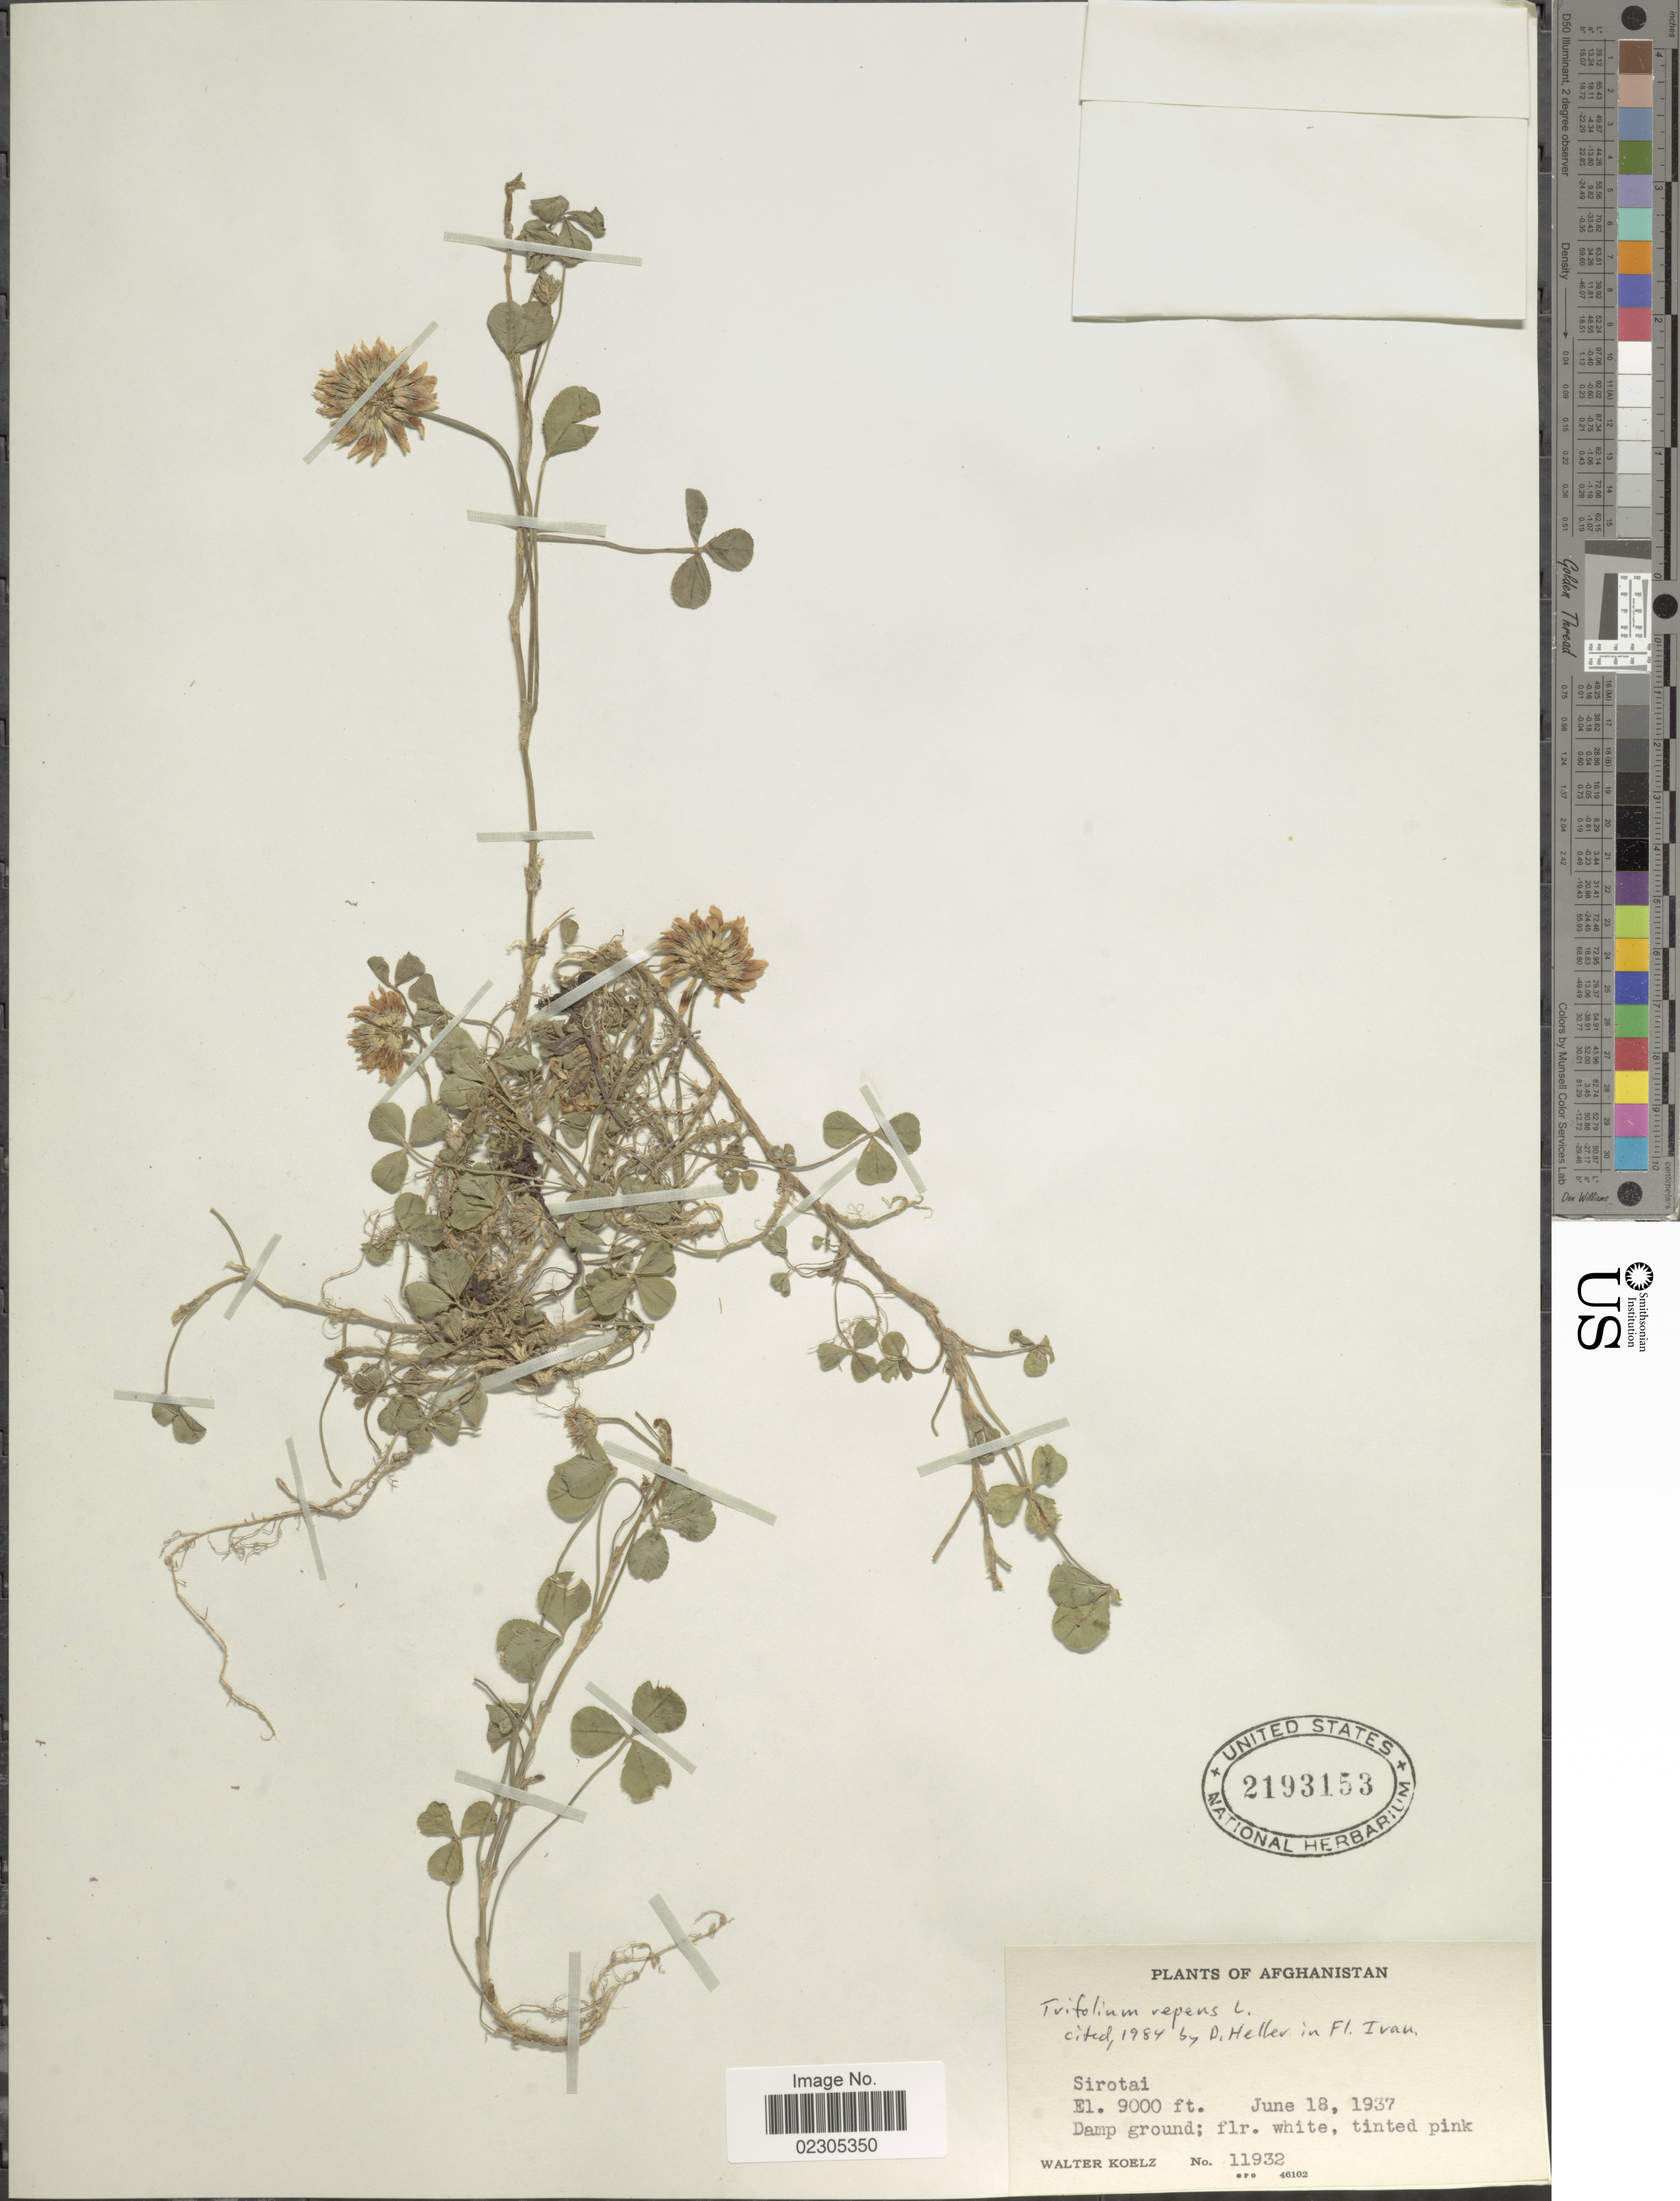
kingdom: Plantae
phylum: Tracheophyta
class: Magnoliopsida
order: Fabales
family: Fabaceae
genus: Trifolium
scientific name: Trifolium repens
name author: L.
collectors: W. N. Koelz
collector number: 11932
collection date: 1937-06-18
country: Afghanistan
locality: Sirotai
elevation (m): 2743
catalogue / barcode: US 2193153